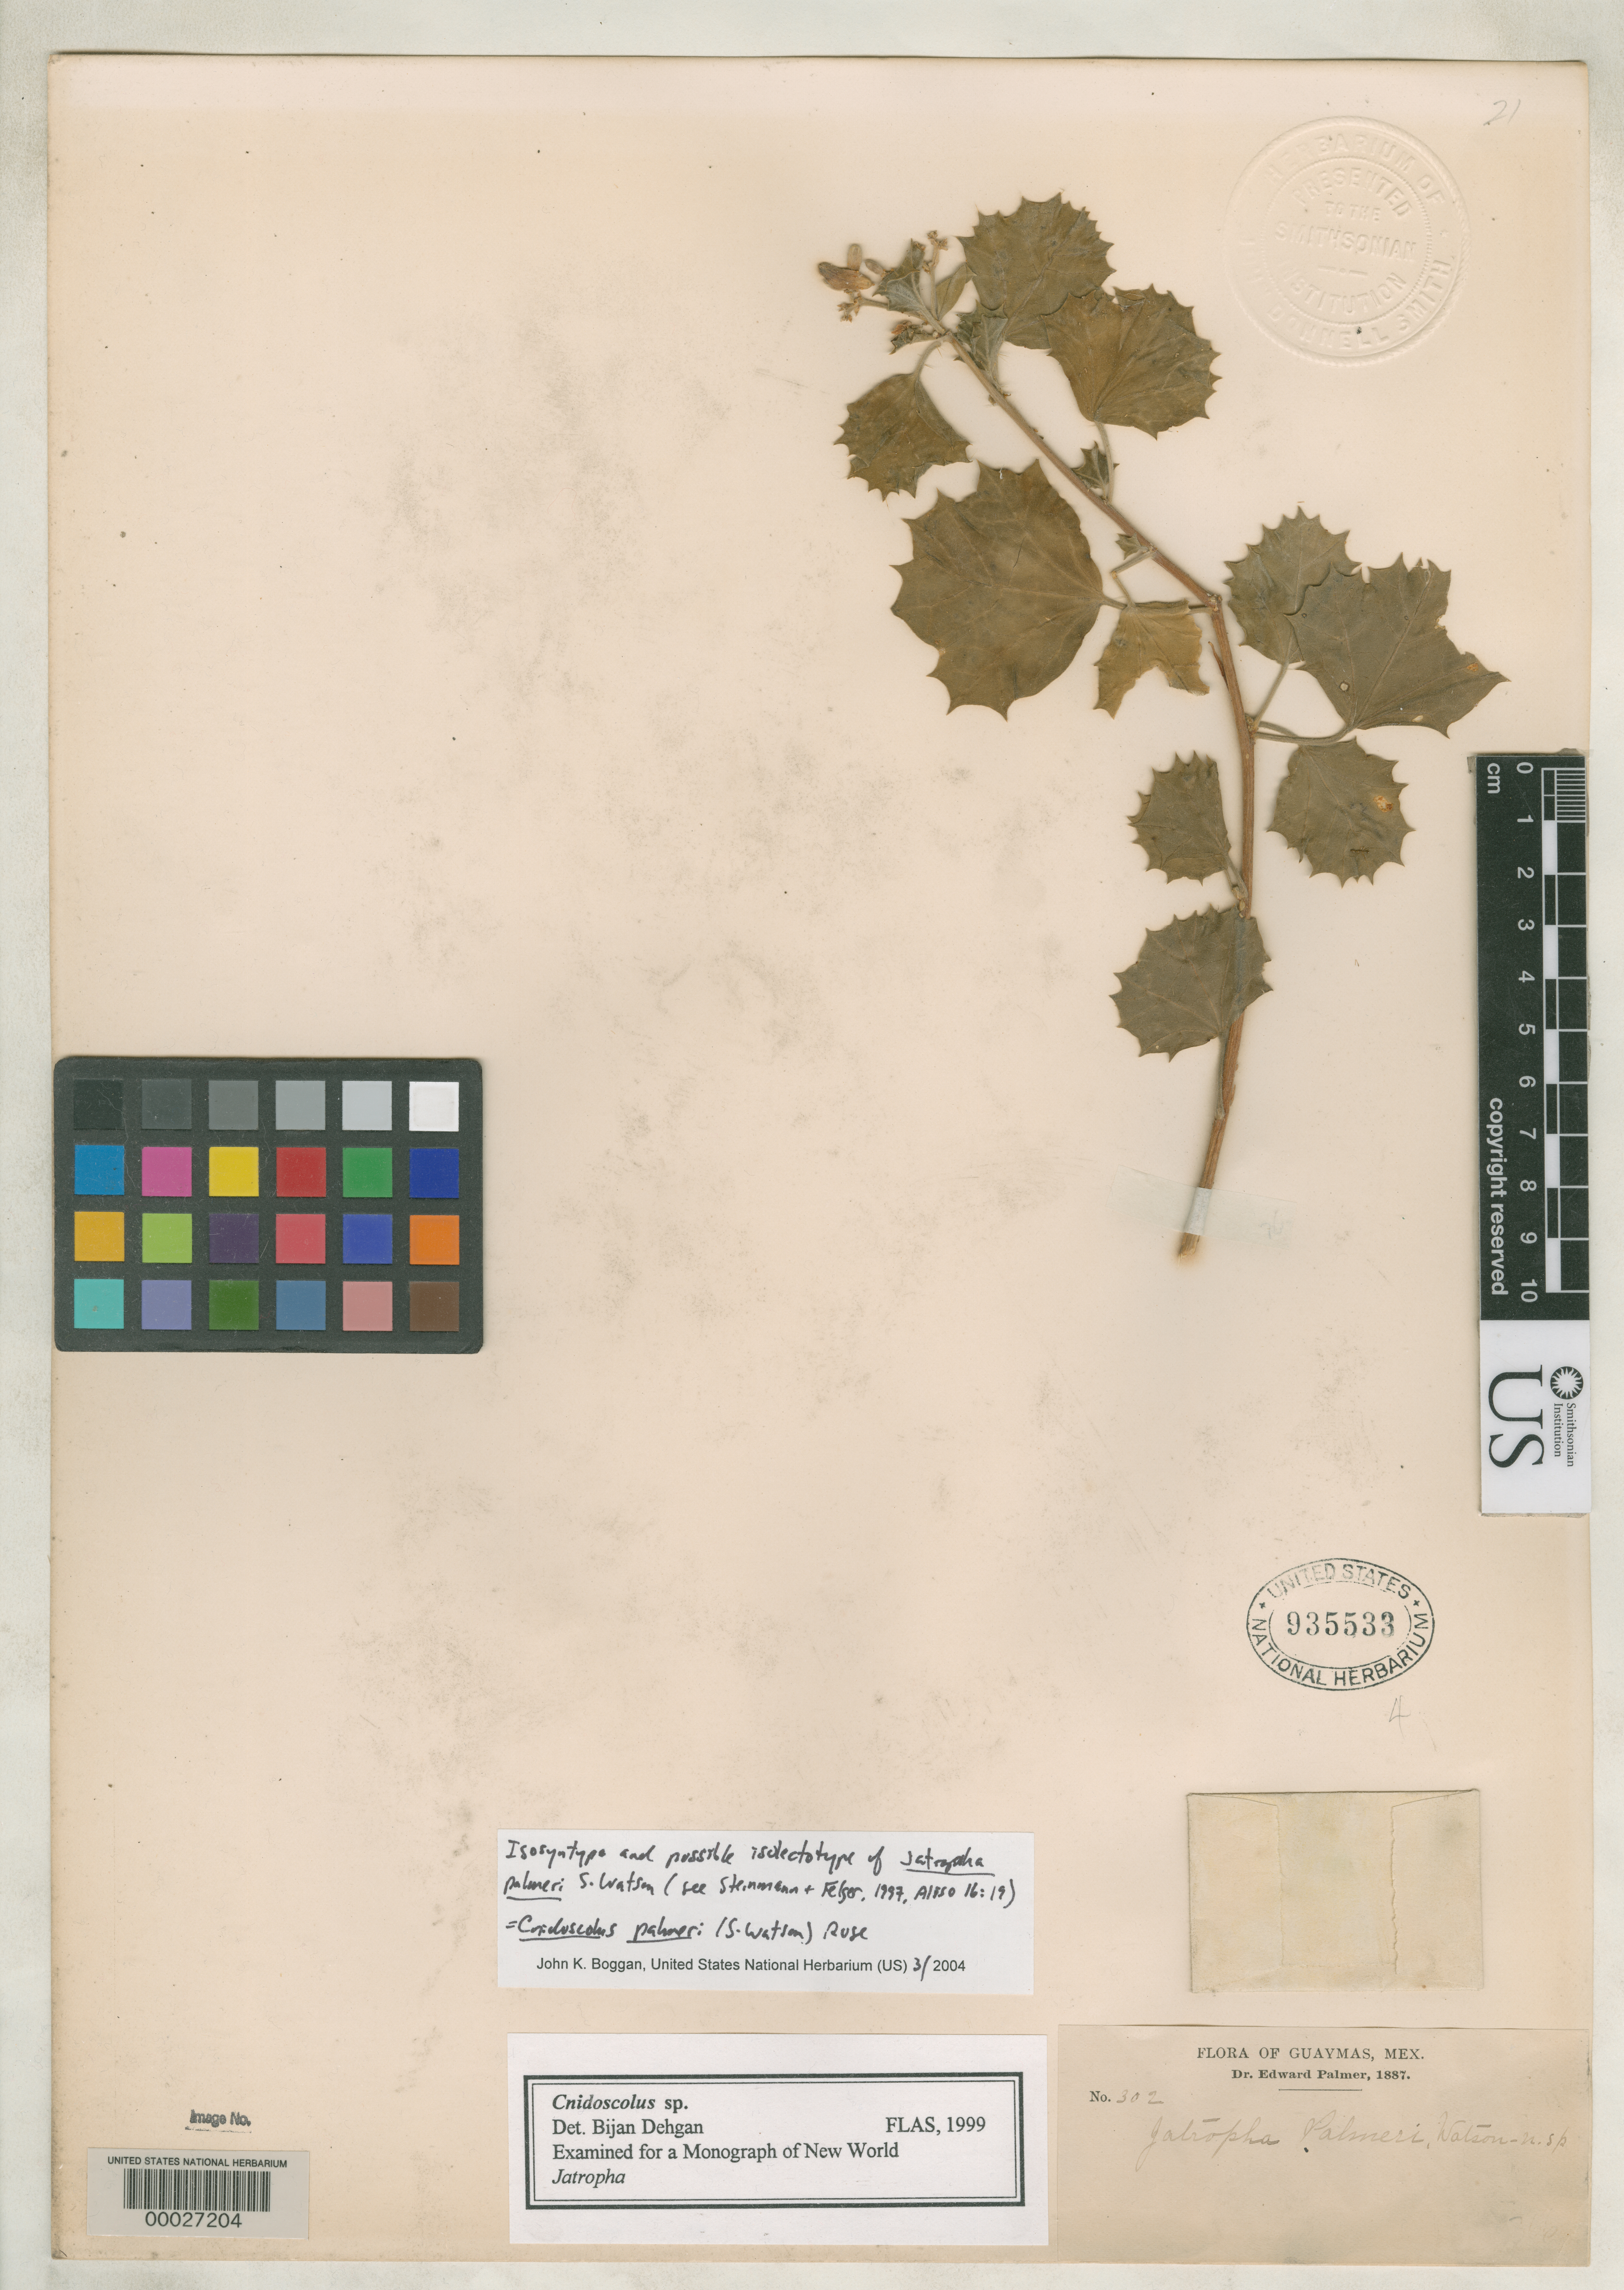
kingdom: Plantae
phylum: Tracheophyta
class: Magnoliopsida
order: Malpighiales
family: Euphorbiaceae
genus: Jatropha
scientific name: Jatropha palmeri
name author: S. Watson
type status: Possible Isolectotype; Isosyntype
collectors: E. Palmer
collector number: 302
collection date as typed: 1887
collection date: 1887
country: Mexico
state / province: Sonora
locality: Guaymas. [Protologue: "at a high elevation in the mountains above Guaymas"]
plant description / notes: Annotated by B. Dehgan (2002) as "Cnidoscolus sp."; Possible isolectotype (lectotype at GH is dated October 1887; syntype at NY, also Palmer 302, is dated June 1887)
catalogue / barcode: US 935533